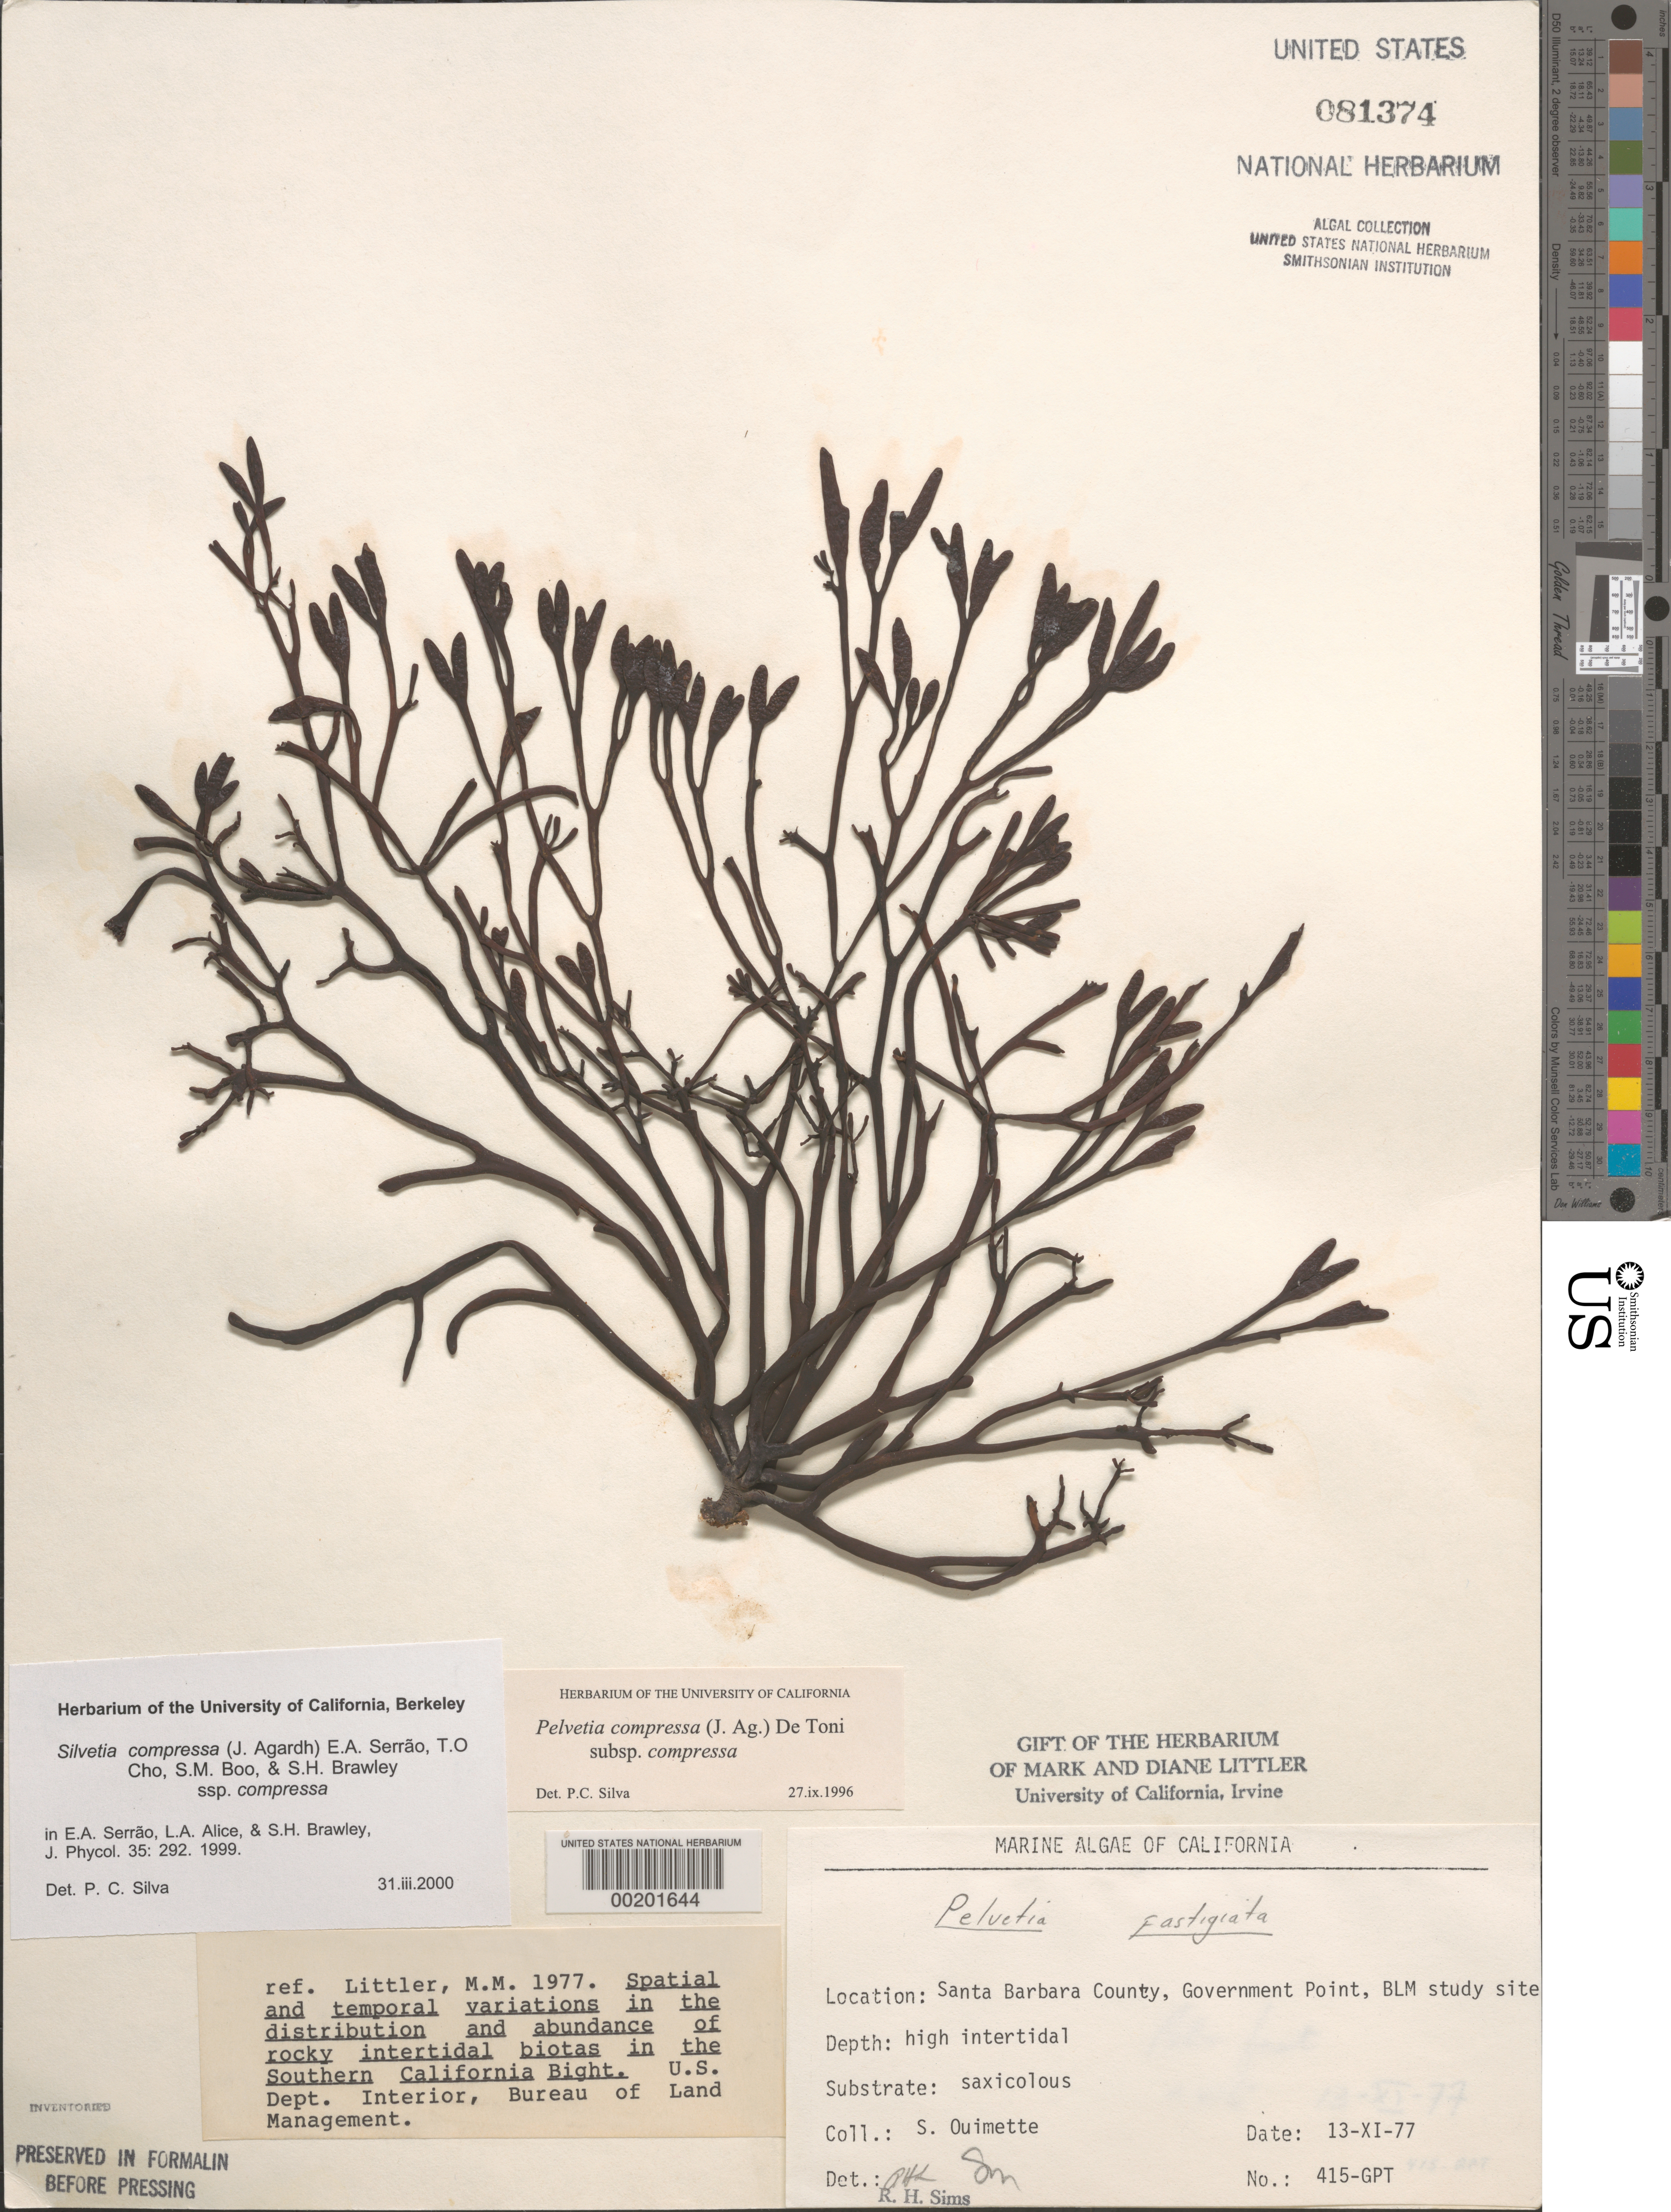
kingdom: Chromista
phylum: Ochrophyta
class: Phaeophyceae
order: Fucales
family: Fucaceae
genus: Silvetia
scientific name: Silvetia compressa subsp. compressa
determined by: Silva, P. C.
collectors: S. Ouimette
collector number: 415-GPT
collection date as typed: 13 Nov 1977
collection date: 1977-11-13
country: United States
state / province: California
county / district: Santa Barbara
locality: Government Point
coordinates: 34 26'31"N, 120 24'06"W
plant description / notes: BLM-SOCALBIGHT Rocky Intertidal Survey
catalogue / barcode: US 81374